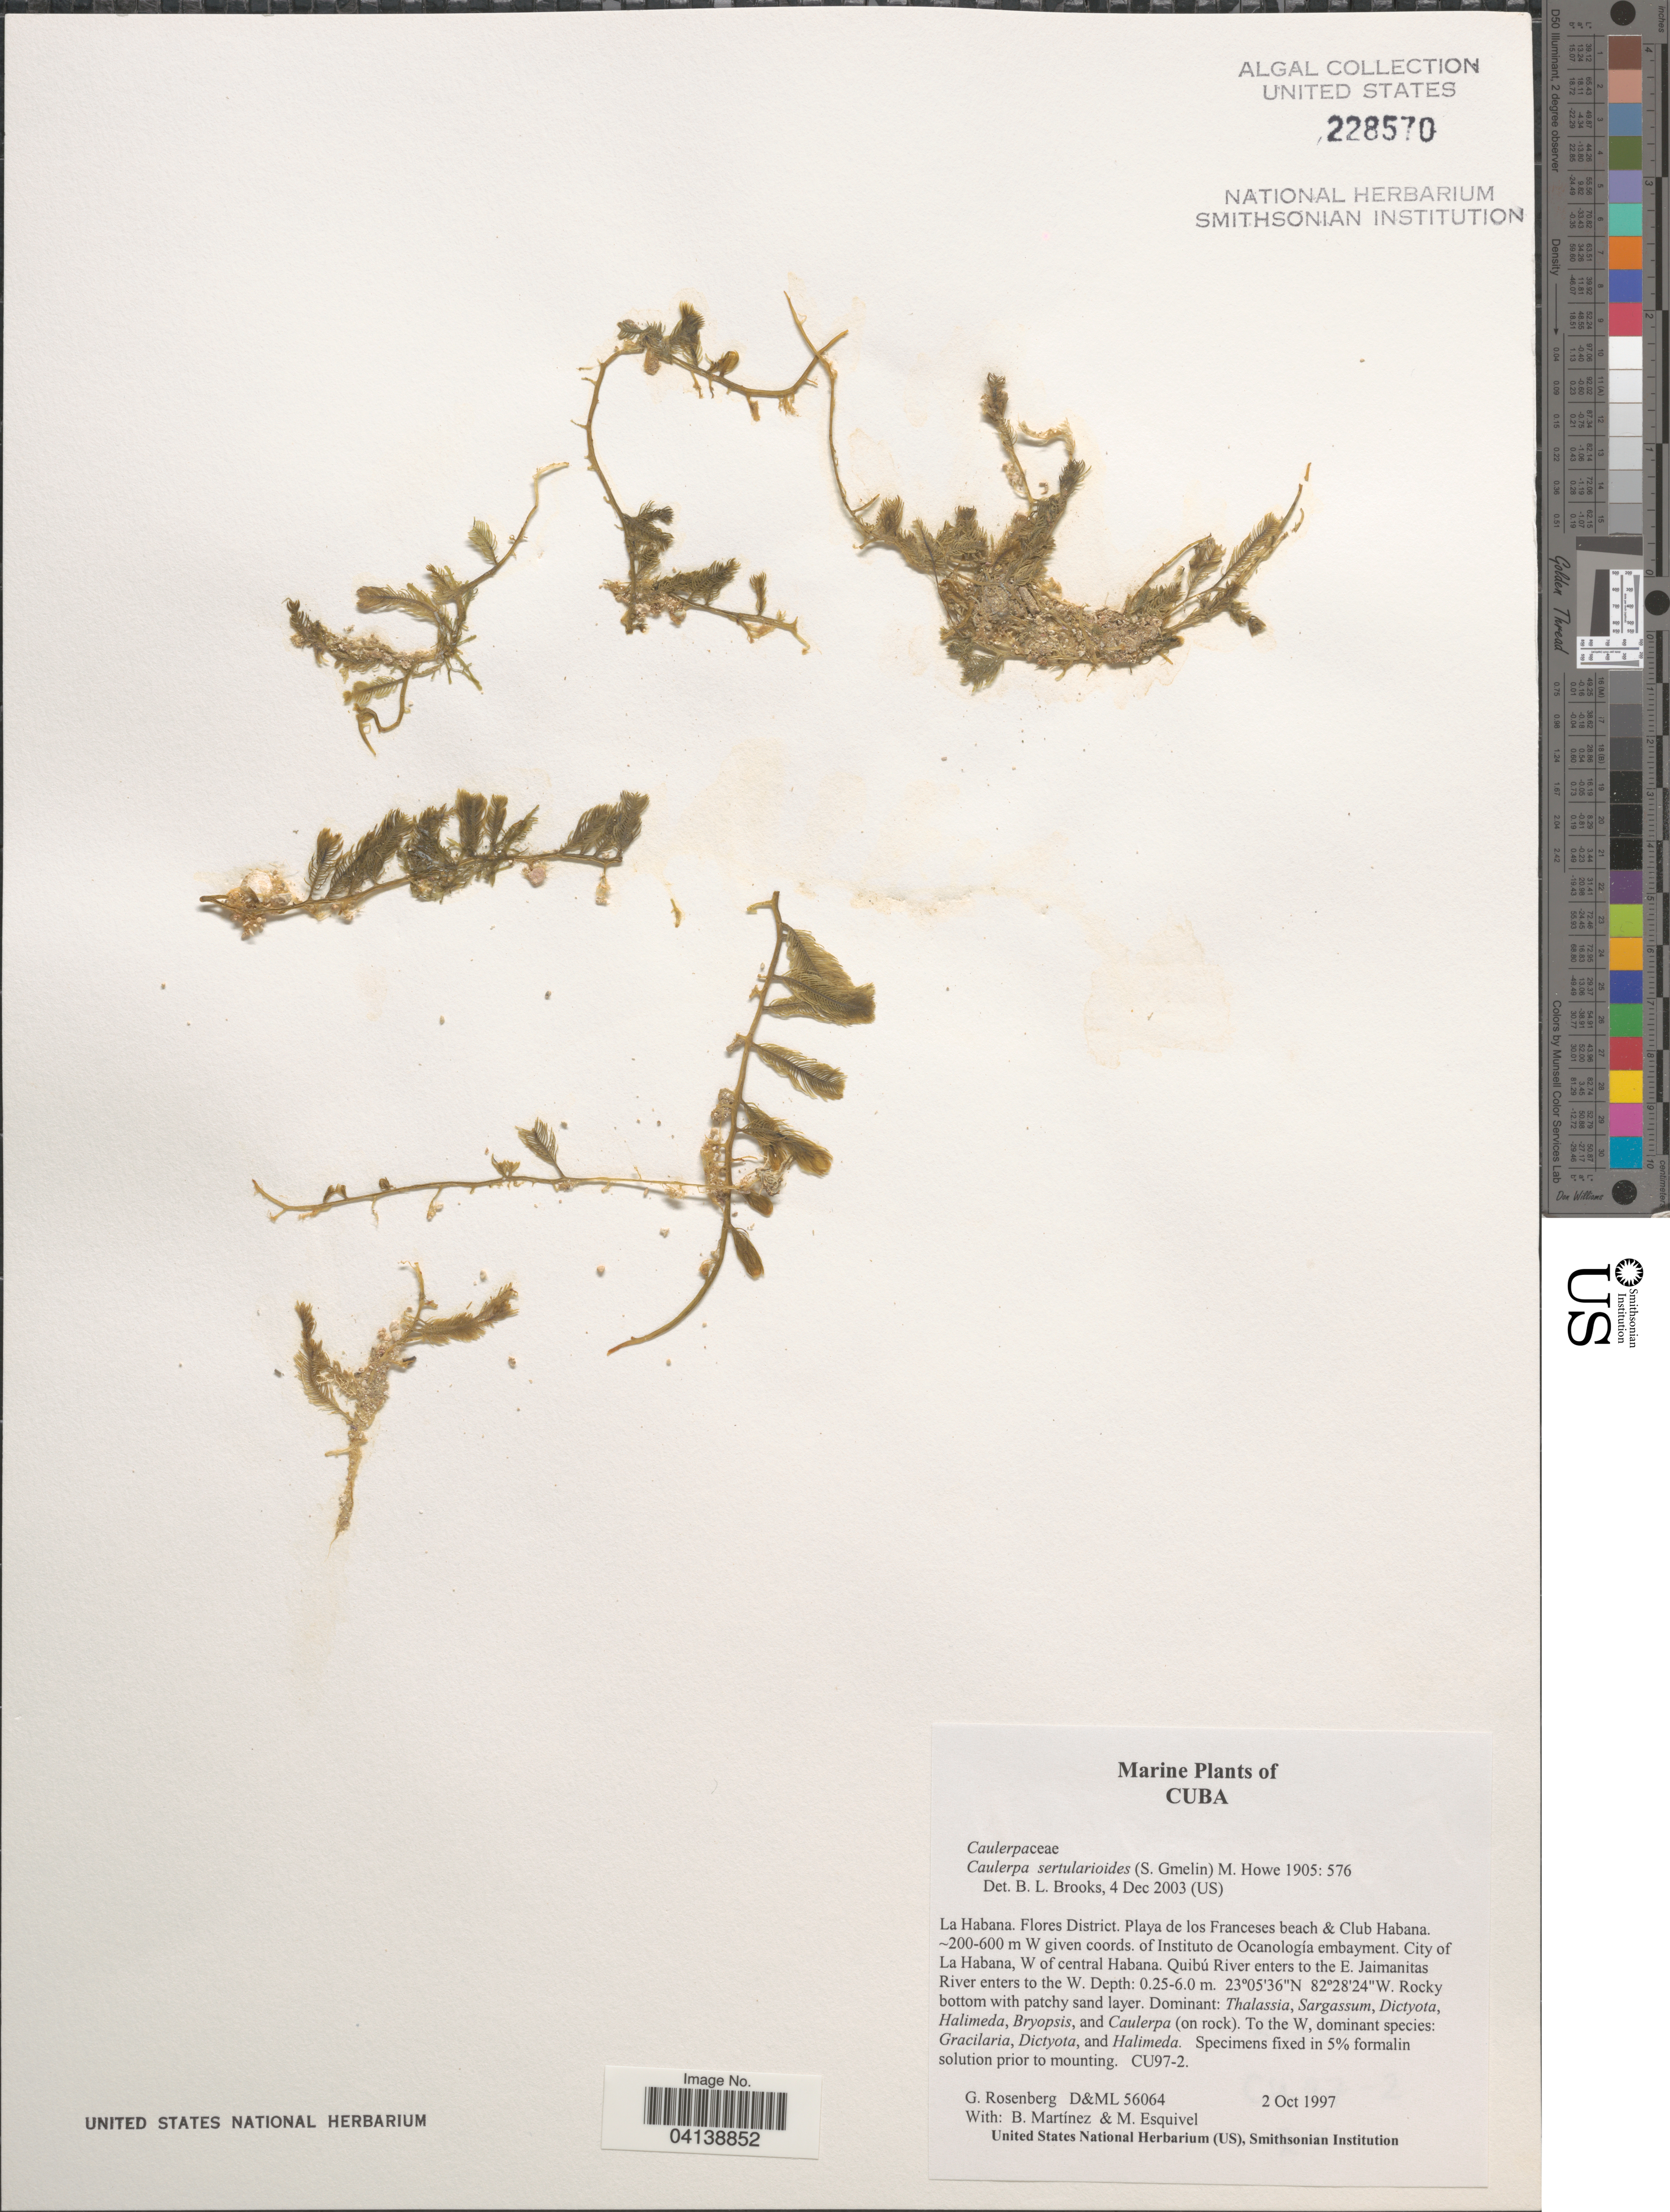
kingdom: Plantae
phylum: Chlorophyta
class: Ulvophyceae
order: Bryopsidales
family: Caulerpaceae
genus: Caulerpa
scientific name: Caulerpa sertularioides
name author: (S.G. Gmel.) M. Howe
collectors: G. Rosenberg, B. Martinez & M. Esquivel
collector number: D&ML56064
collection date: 1997-10-02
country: Cuba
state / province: La Habana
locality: Flores District. Playa de los Franceses beach & Club Habana. W given coords. of Instituto de Oceanología embayment. City of La Habana, W of central Havana. Quibú River enters to the E. Jaimanitas River enters to the W.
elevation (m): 200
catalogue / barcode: US 228570